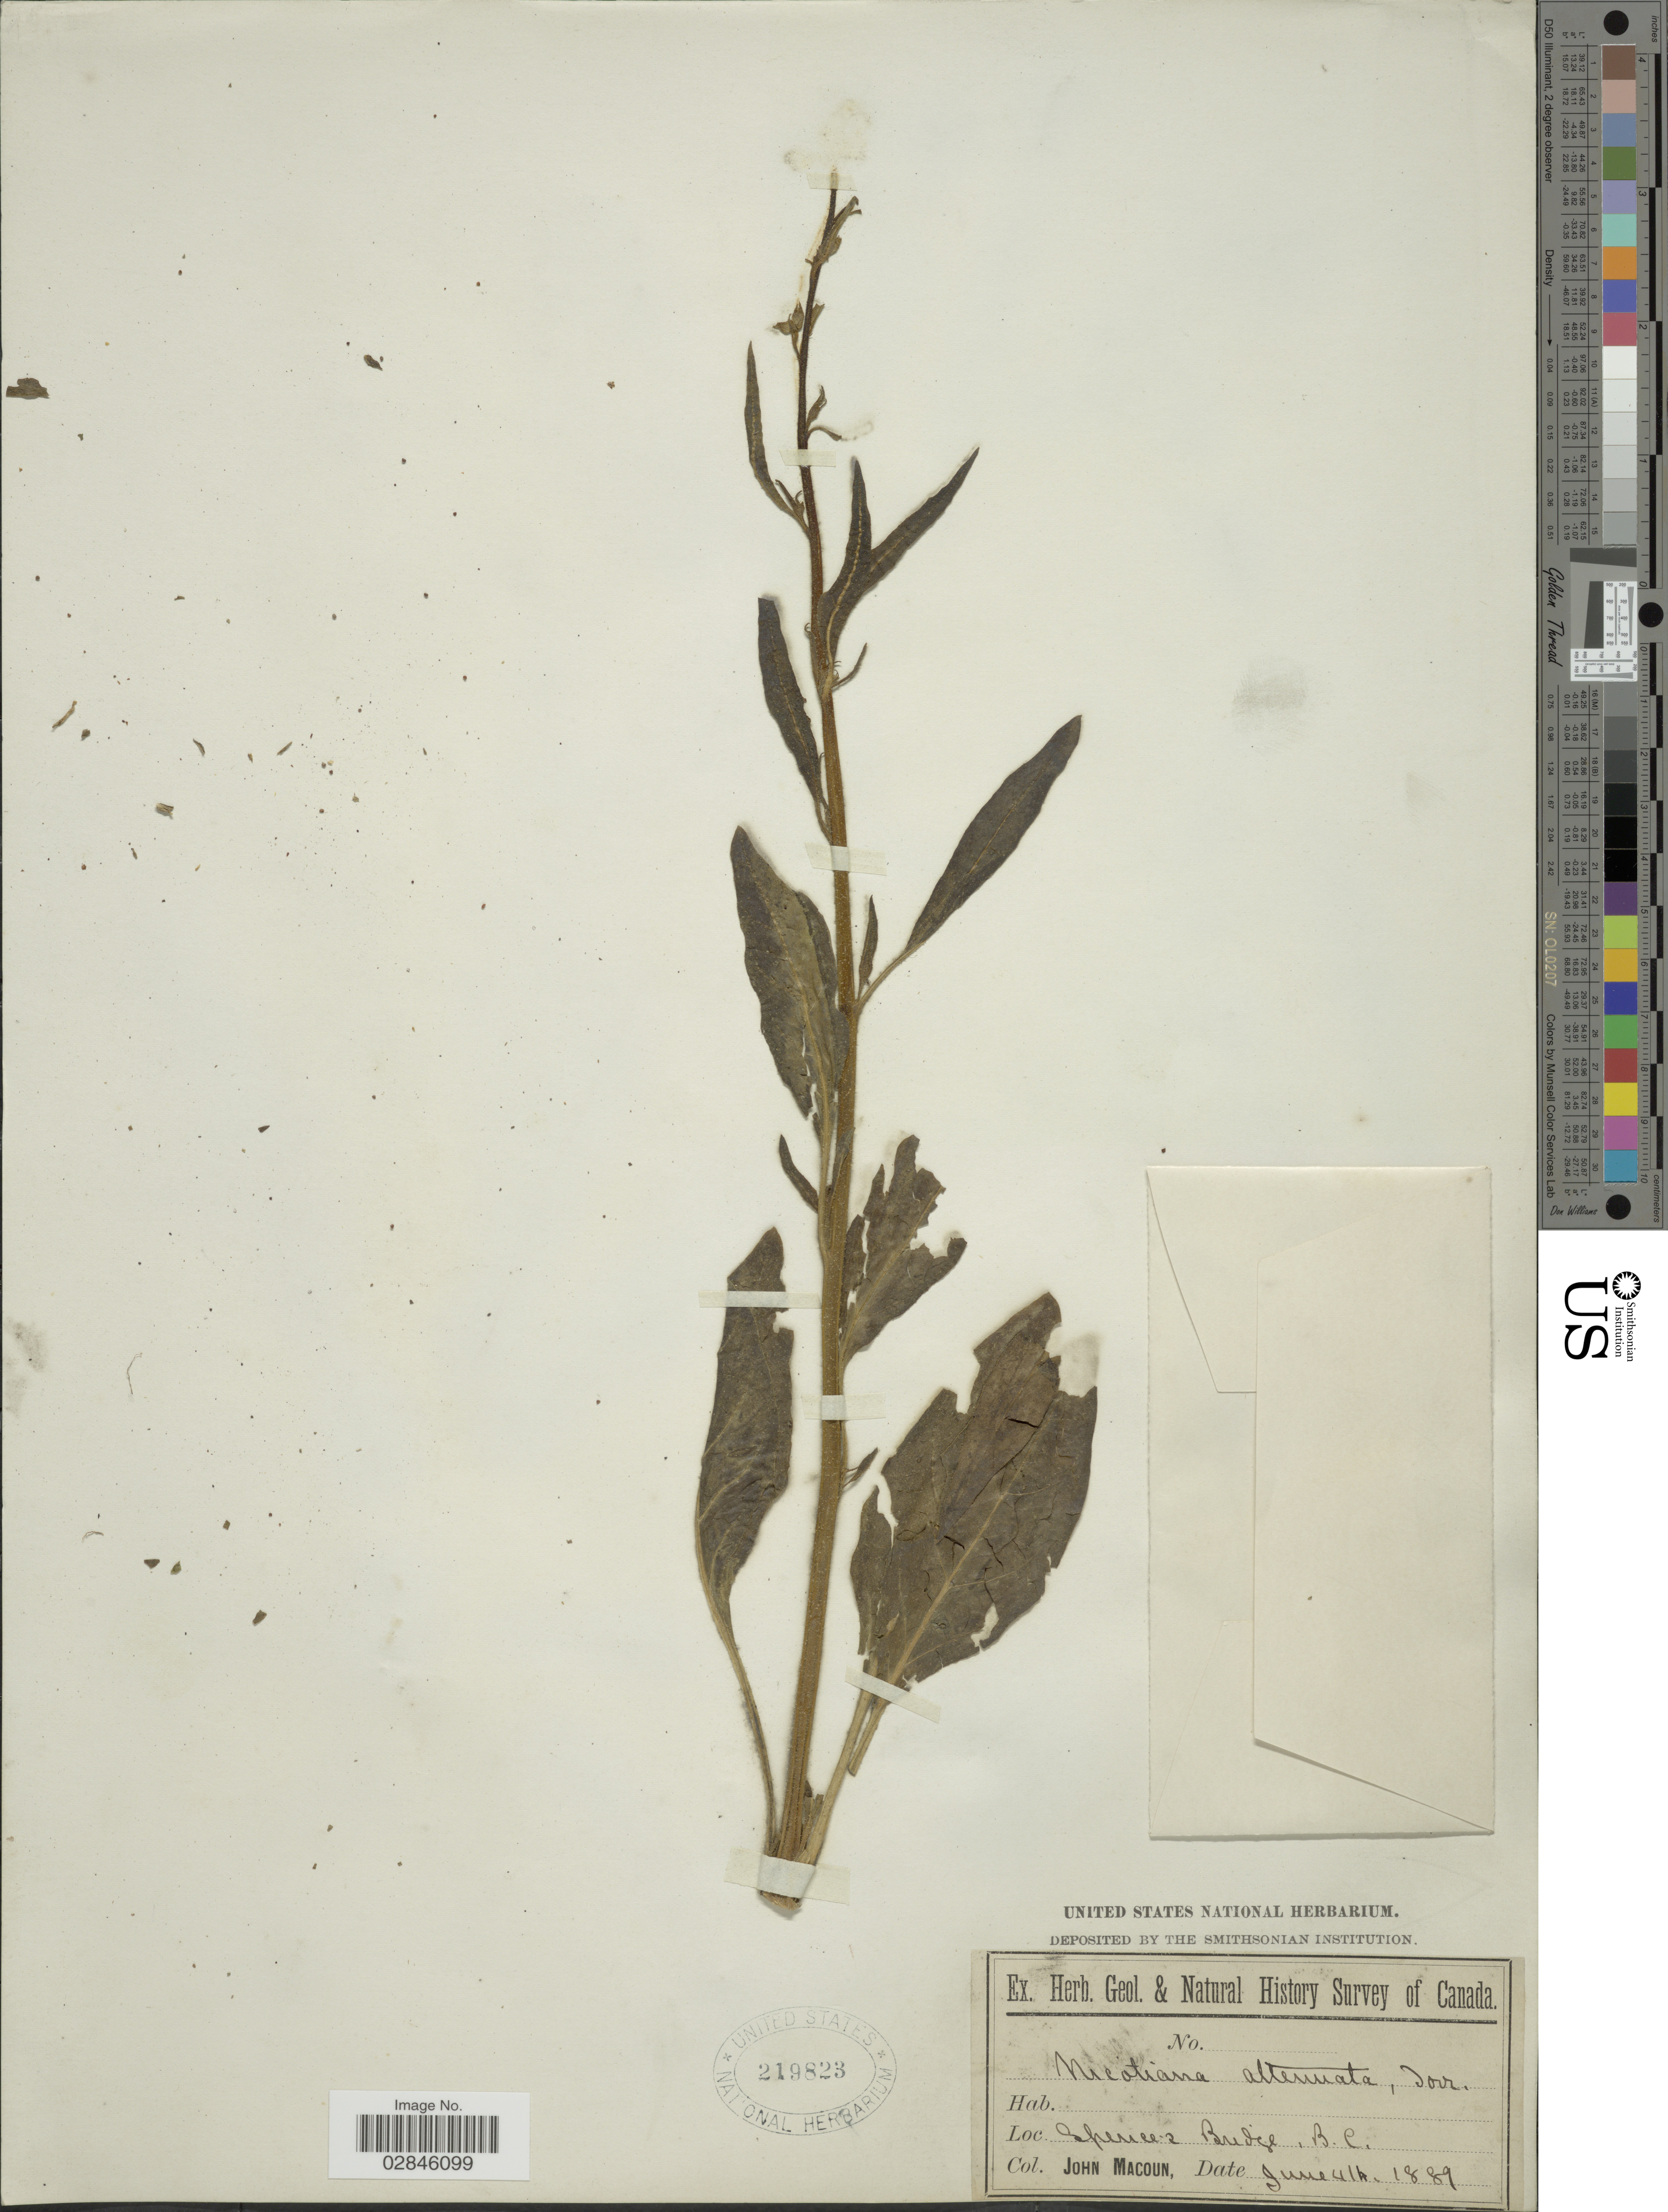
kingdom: Plantae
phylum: Tracheophyta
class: Magnoliopsida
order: Solanales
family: Solanaceae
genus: Nicotiana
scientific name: Nicotiana attenuata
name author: Torr. ex S. Watson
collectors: J. Macoun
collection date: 1889-06-11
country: Canada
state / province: British Columbia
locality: Spence's Bridge, B.C.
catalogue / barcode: US 219823